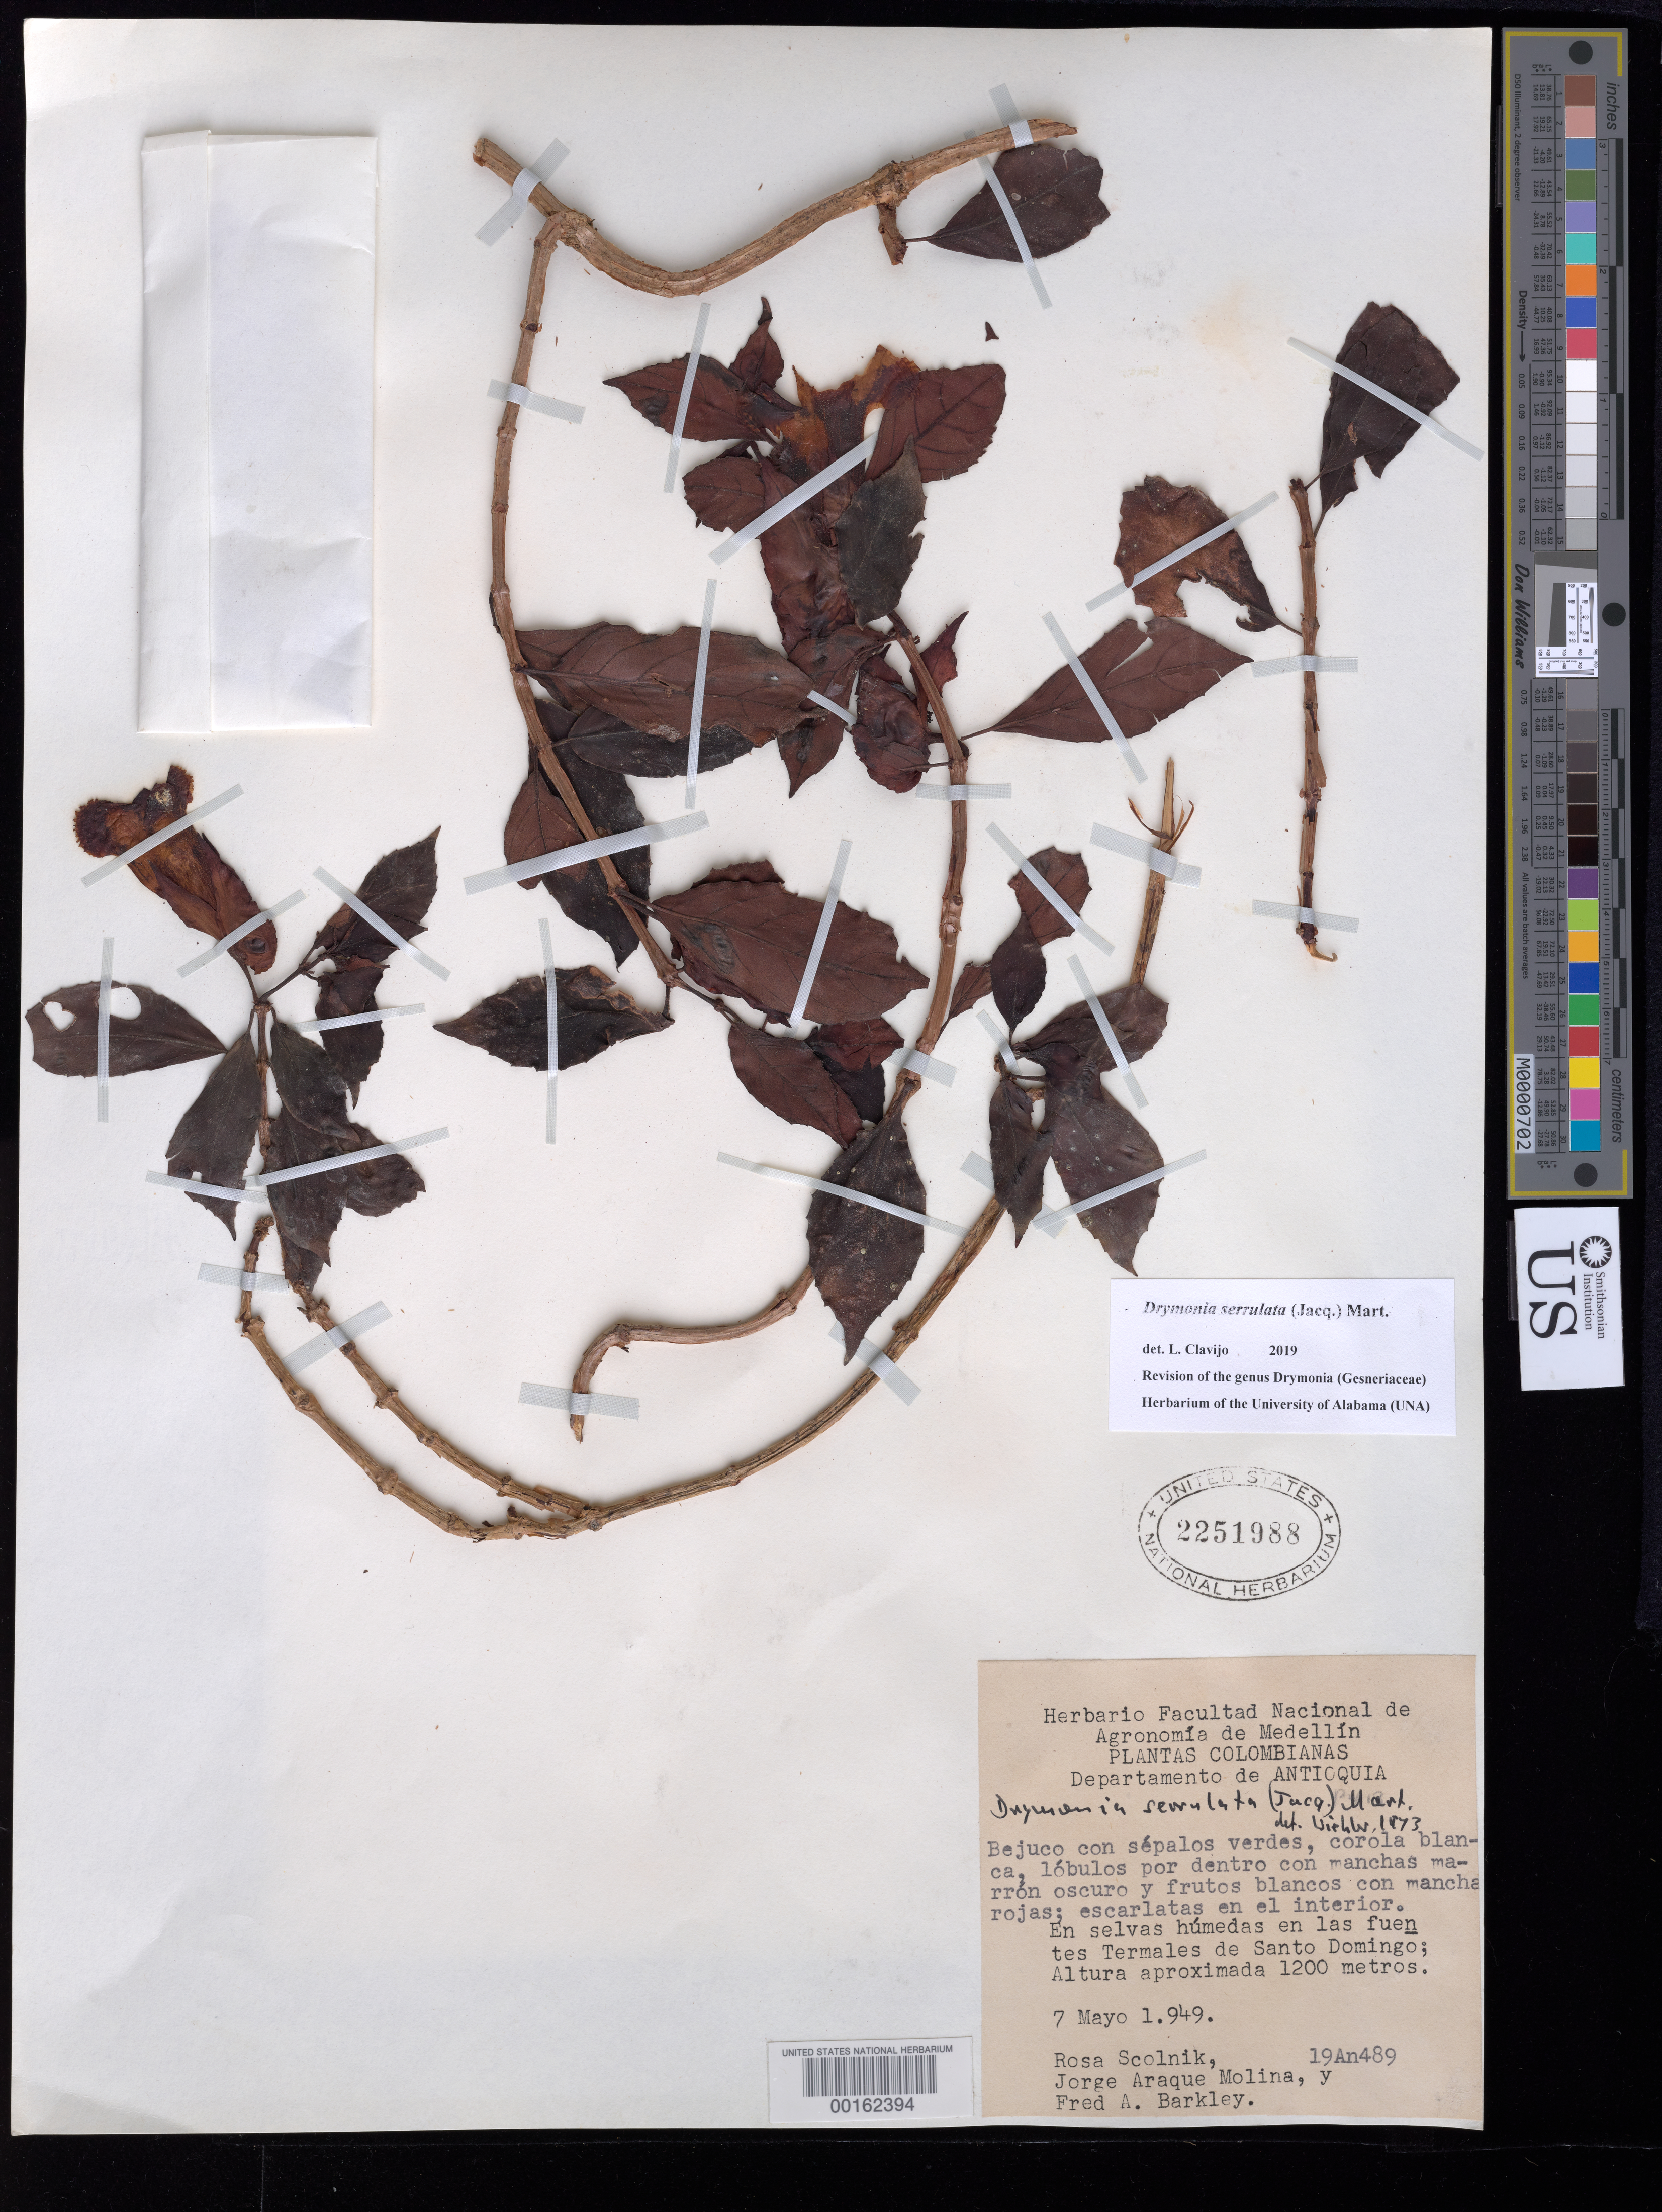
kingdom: Plantae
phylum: Tracheophyta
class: Magnoliopsida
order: Lamiales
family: Gesneriaceae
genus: Drymonia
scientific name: Drymonia serrulata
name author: (Jacq.) Mart.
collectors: R. Scolnik & et al.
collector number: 19An 489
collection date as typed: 07 May 1949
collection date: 1949-05-07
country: Colombia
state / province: Antioquia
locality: In Fuentes termales de Santo Domingo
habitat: Humid forest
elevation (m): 1200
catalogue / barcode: US 2251988